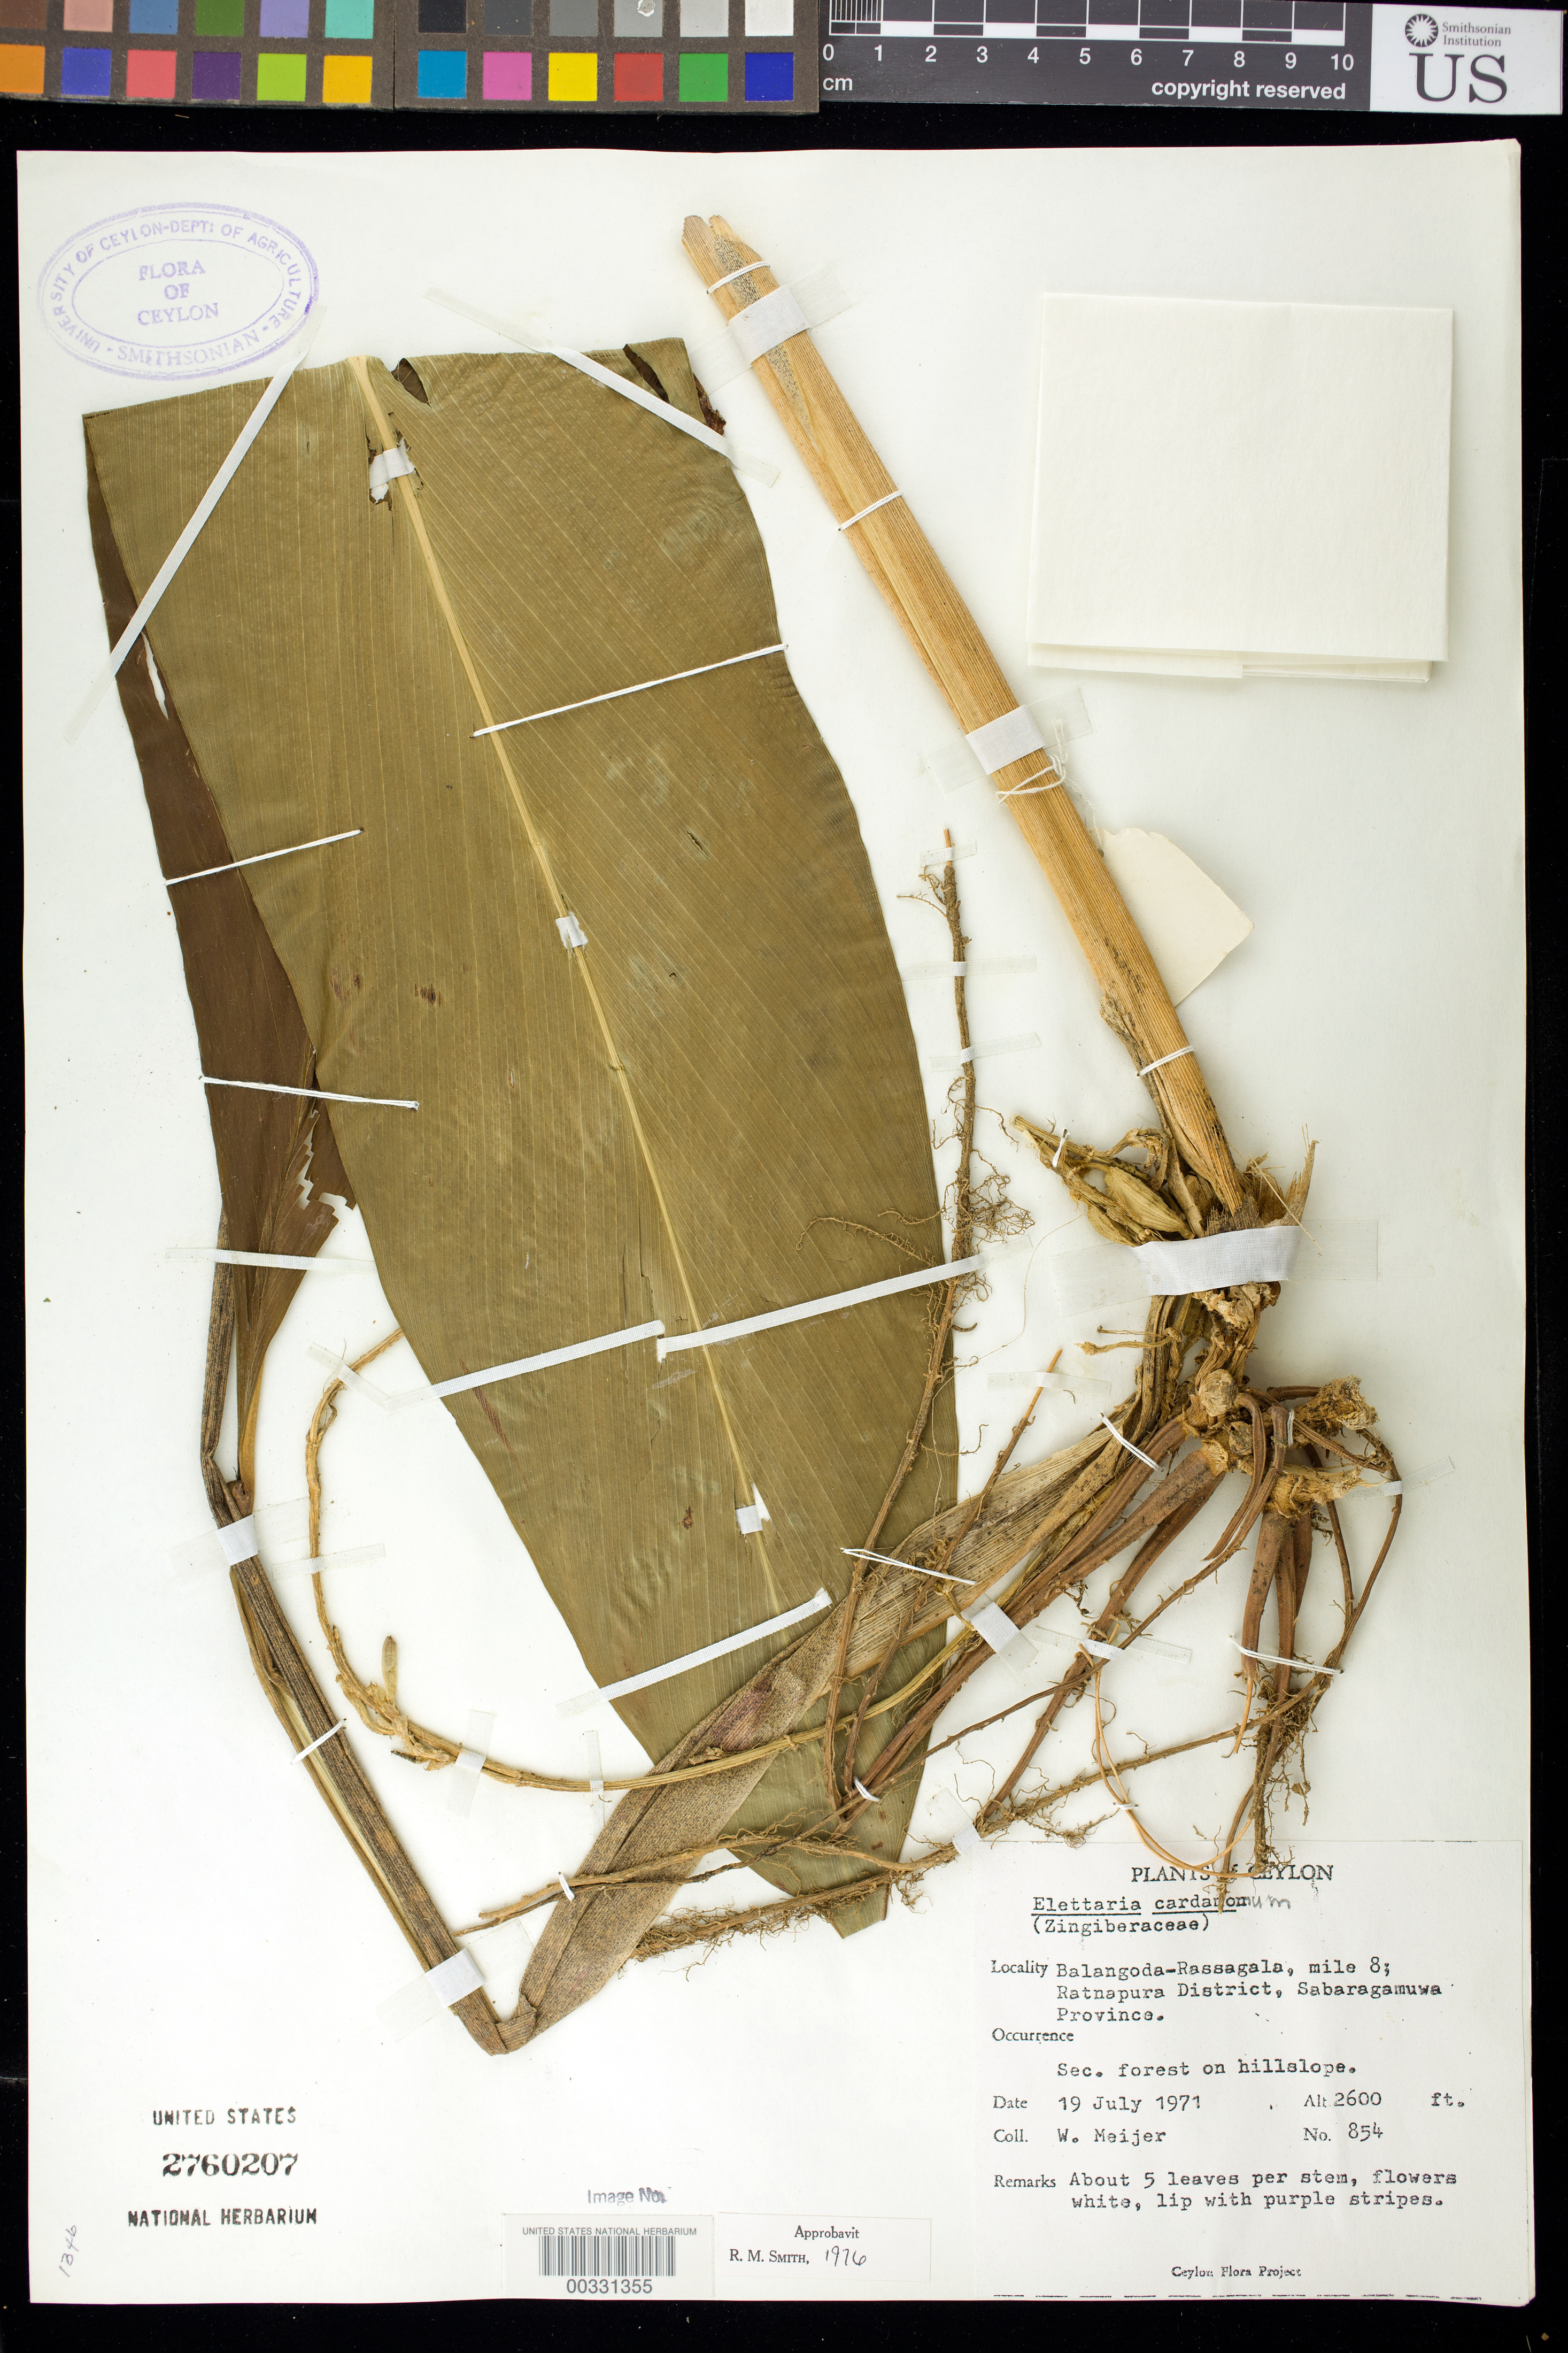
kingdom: Plantae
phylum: Tracheophyta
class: Liliopsida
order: Zingiberales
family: Zingiberaceae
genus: Elettaria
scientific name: Elettaria cardamomum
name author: (L.) Maton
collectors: W. Meijer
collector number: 854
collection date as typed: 19 Jul 1971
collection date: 1971-07-19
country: Sri Lanka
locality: Balangoda-rassagala, mile 8, ratnapura dist, sabaragamuwa prov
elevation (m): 792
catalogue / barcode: US 2760207